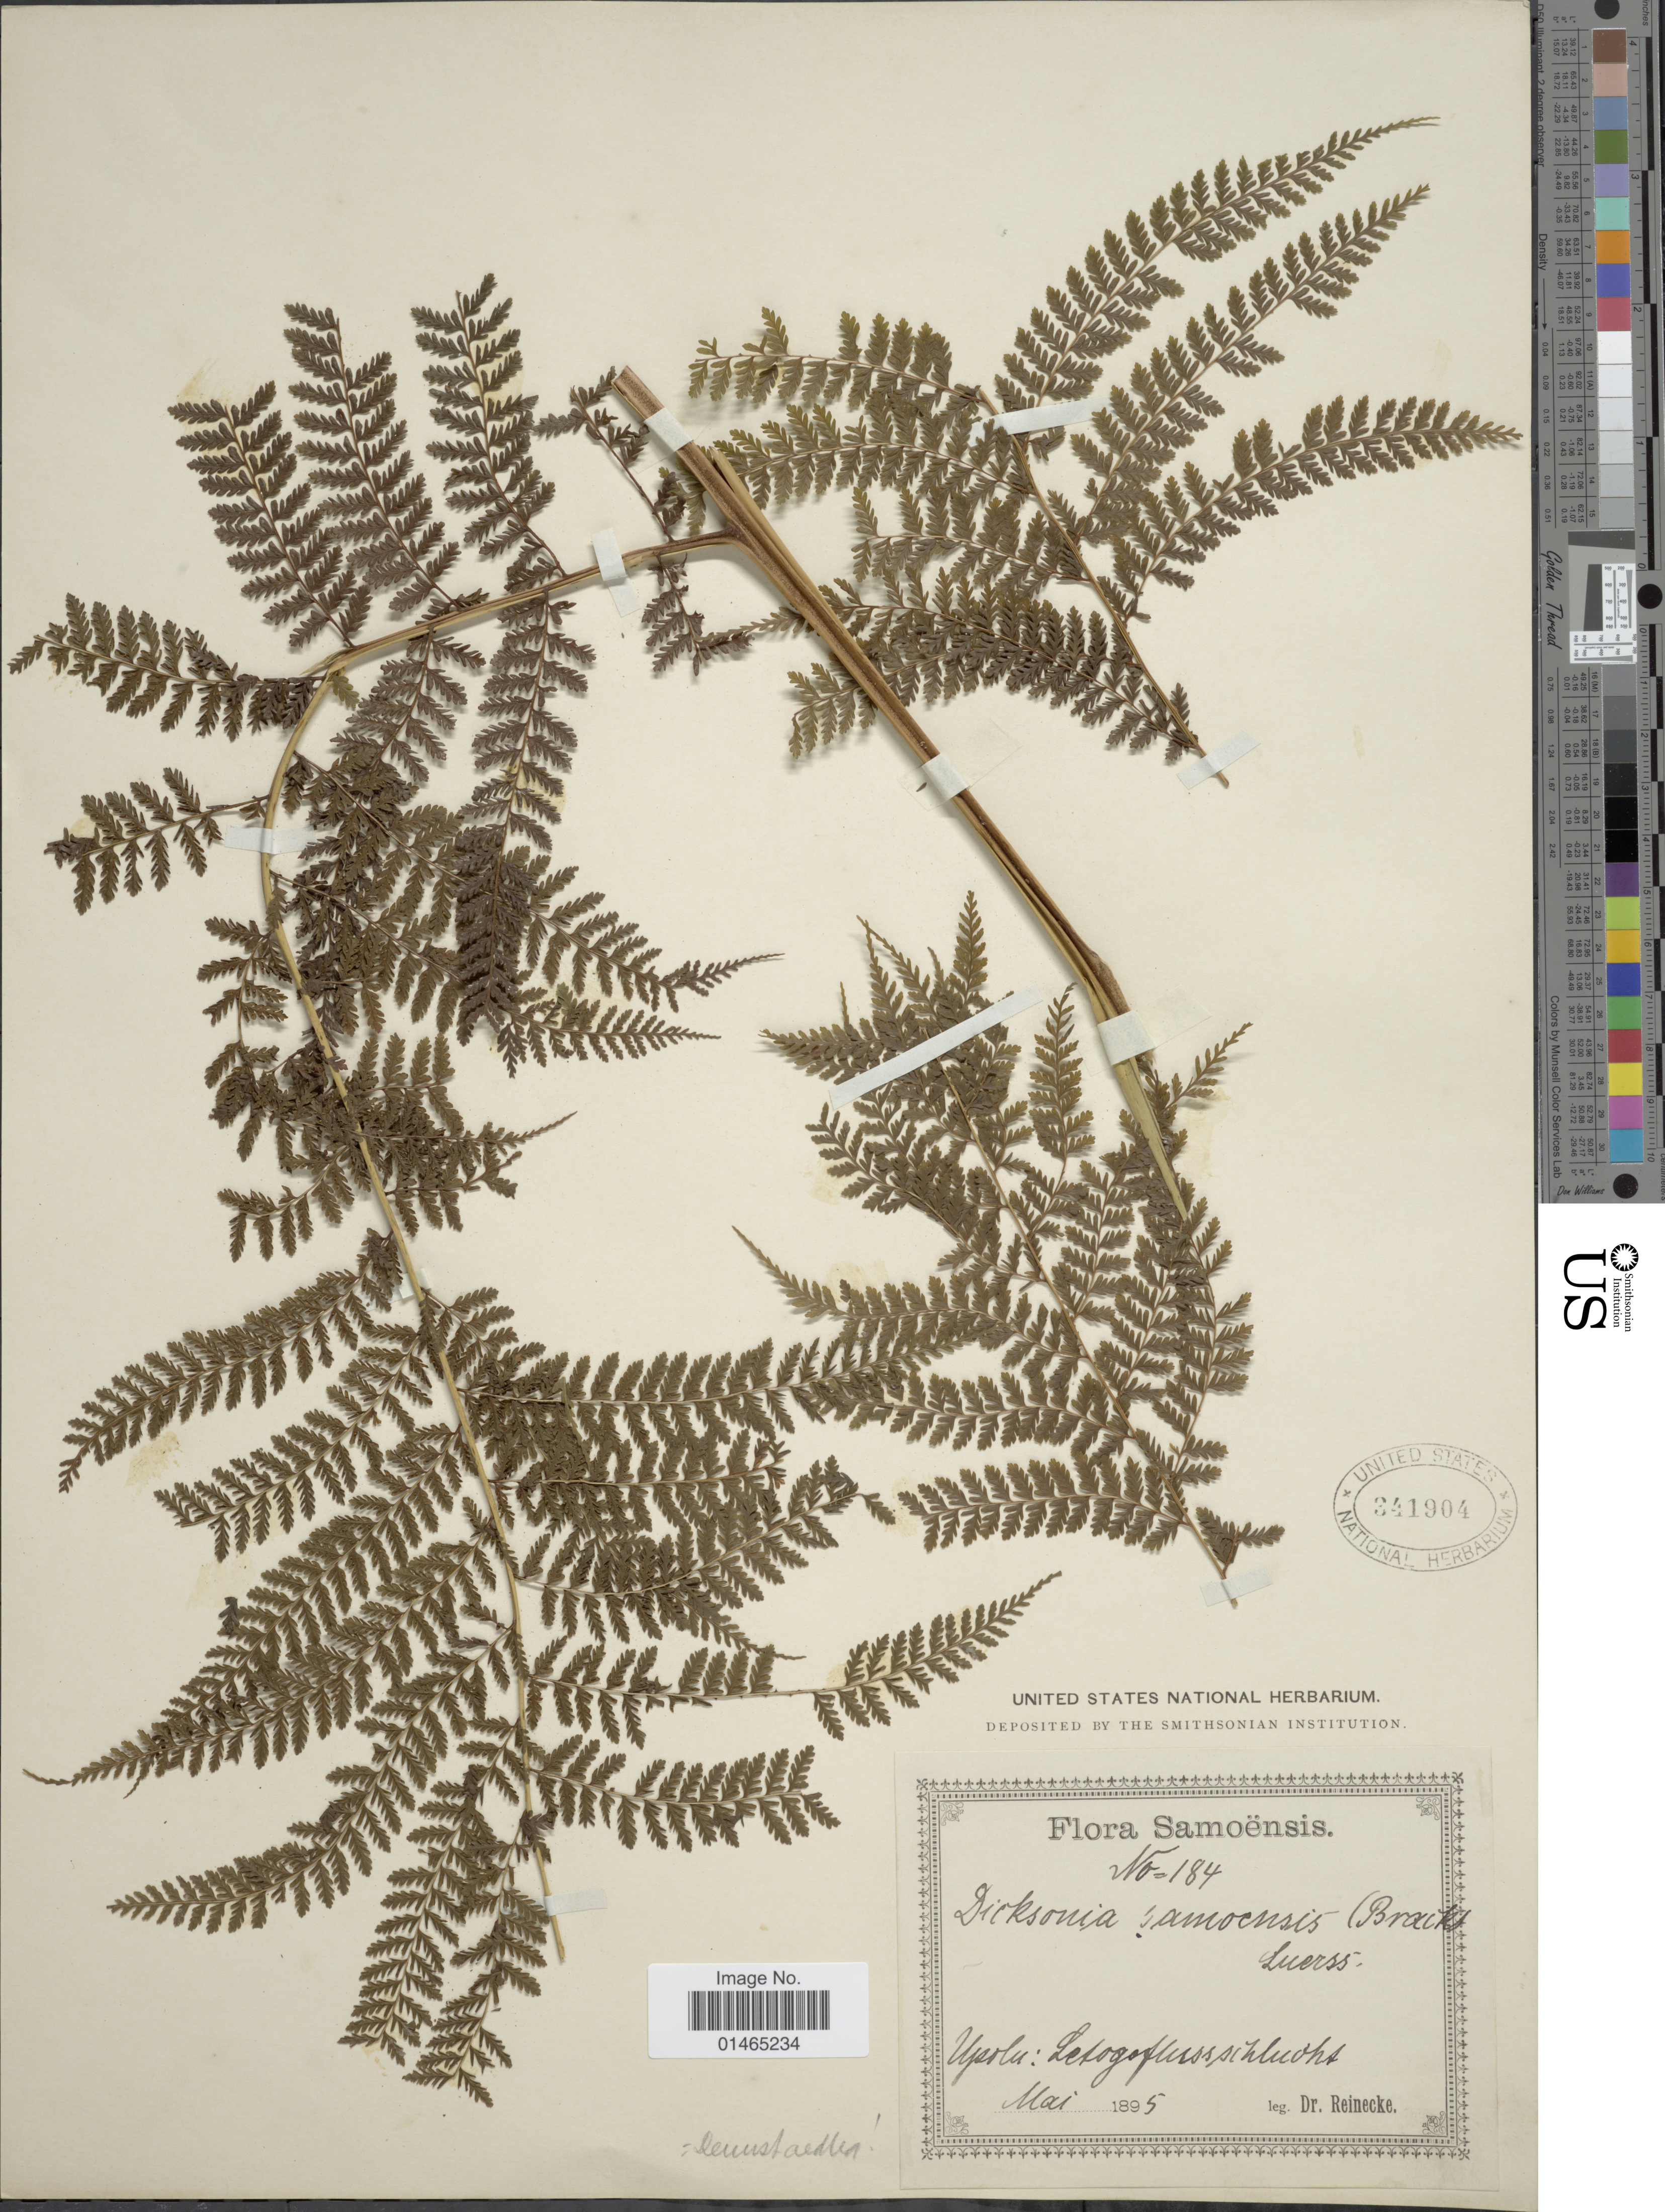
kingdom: Plantae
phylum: Tracheophyta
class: Polypodiopsida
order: Polypodiales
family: Dennstaedtiaceae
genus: Dennstaedtia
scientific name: Dennstaedtia samoensis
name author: (Brack.) T. Moore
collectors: -- Reinecke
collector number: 184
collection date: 1895-05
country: Samoa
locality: Upolu: Letogo fluss schlucht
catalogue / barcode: US 341904